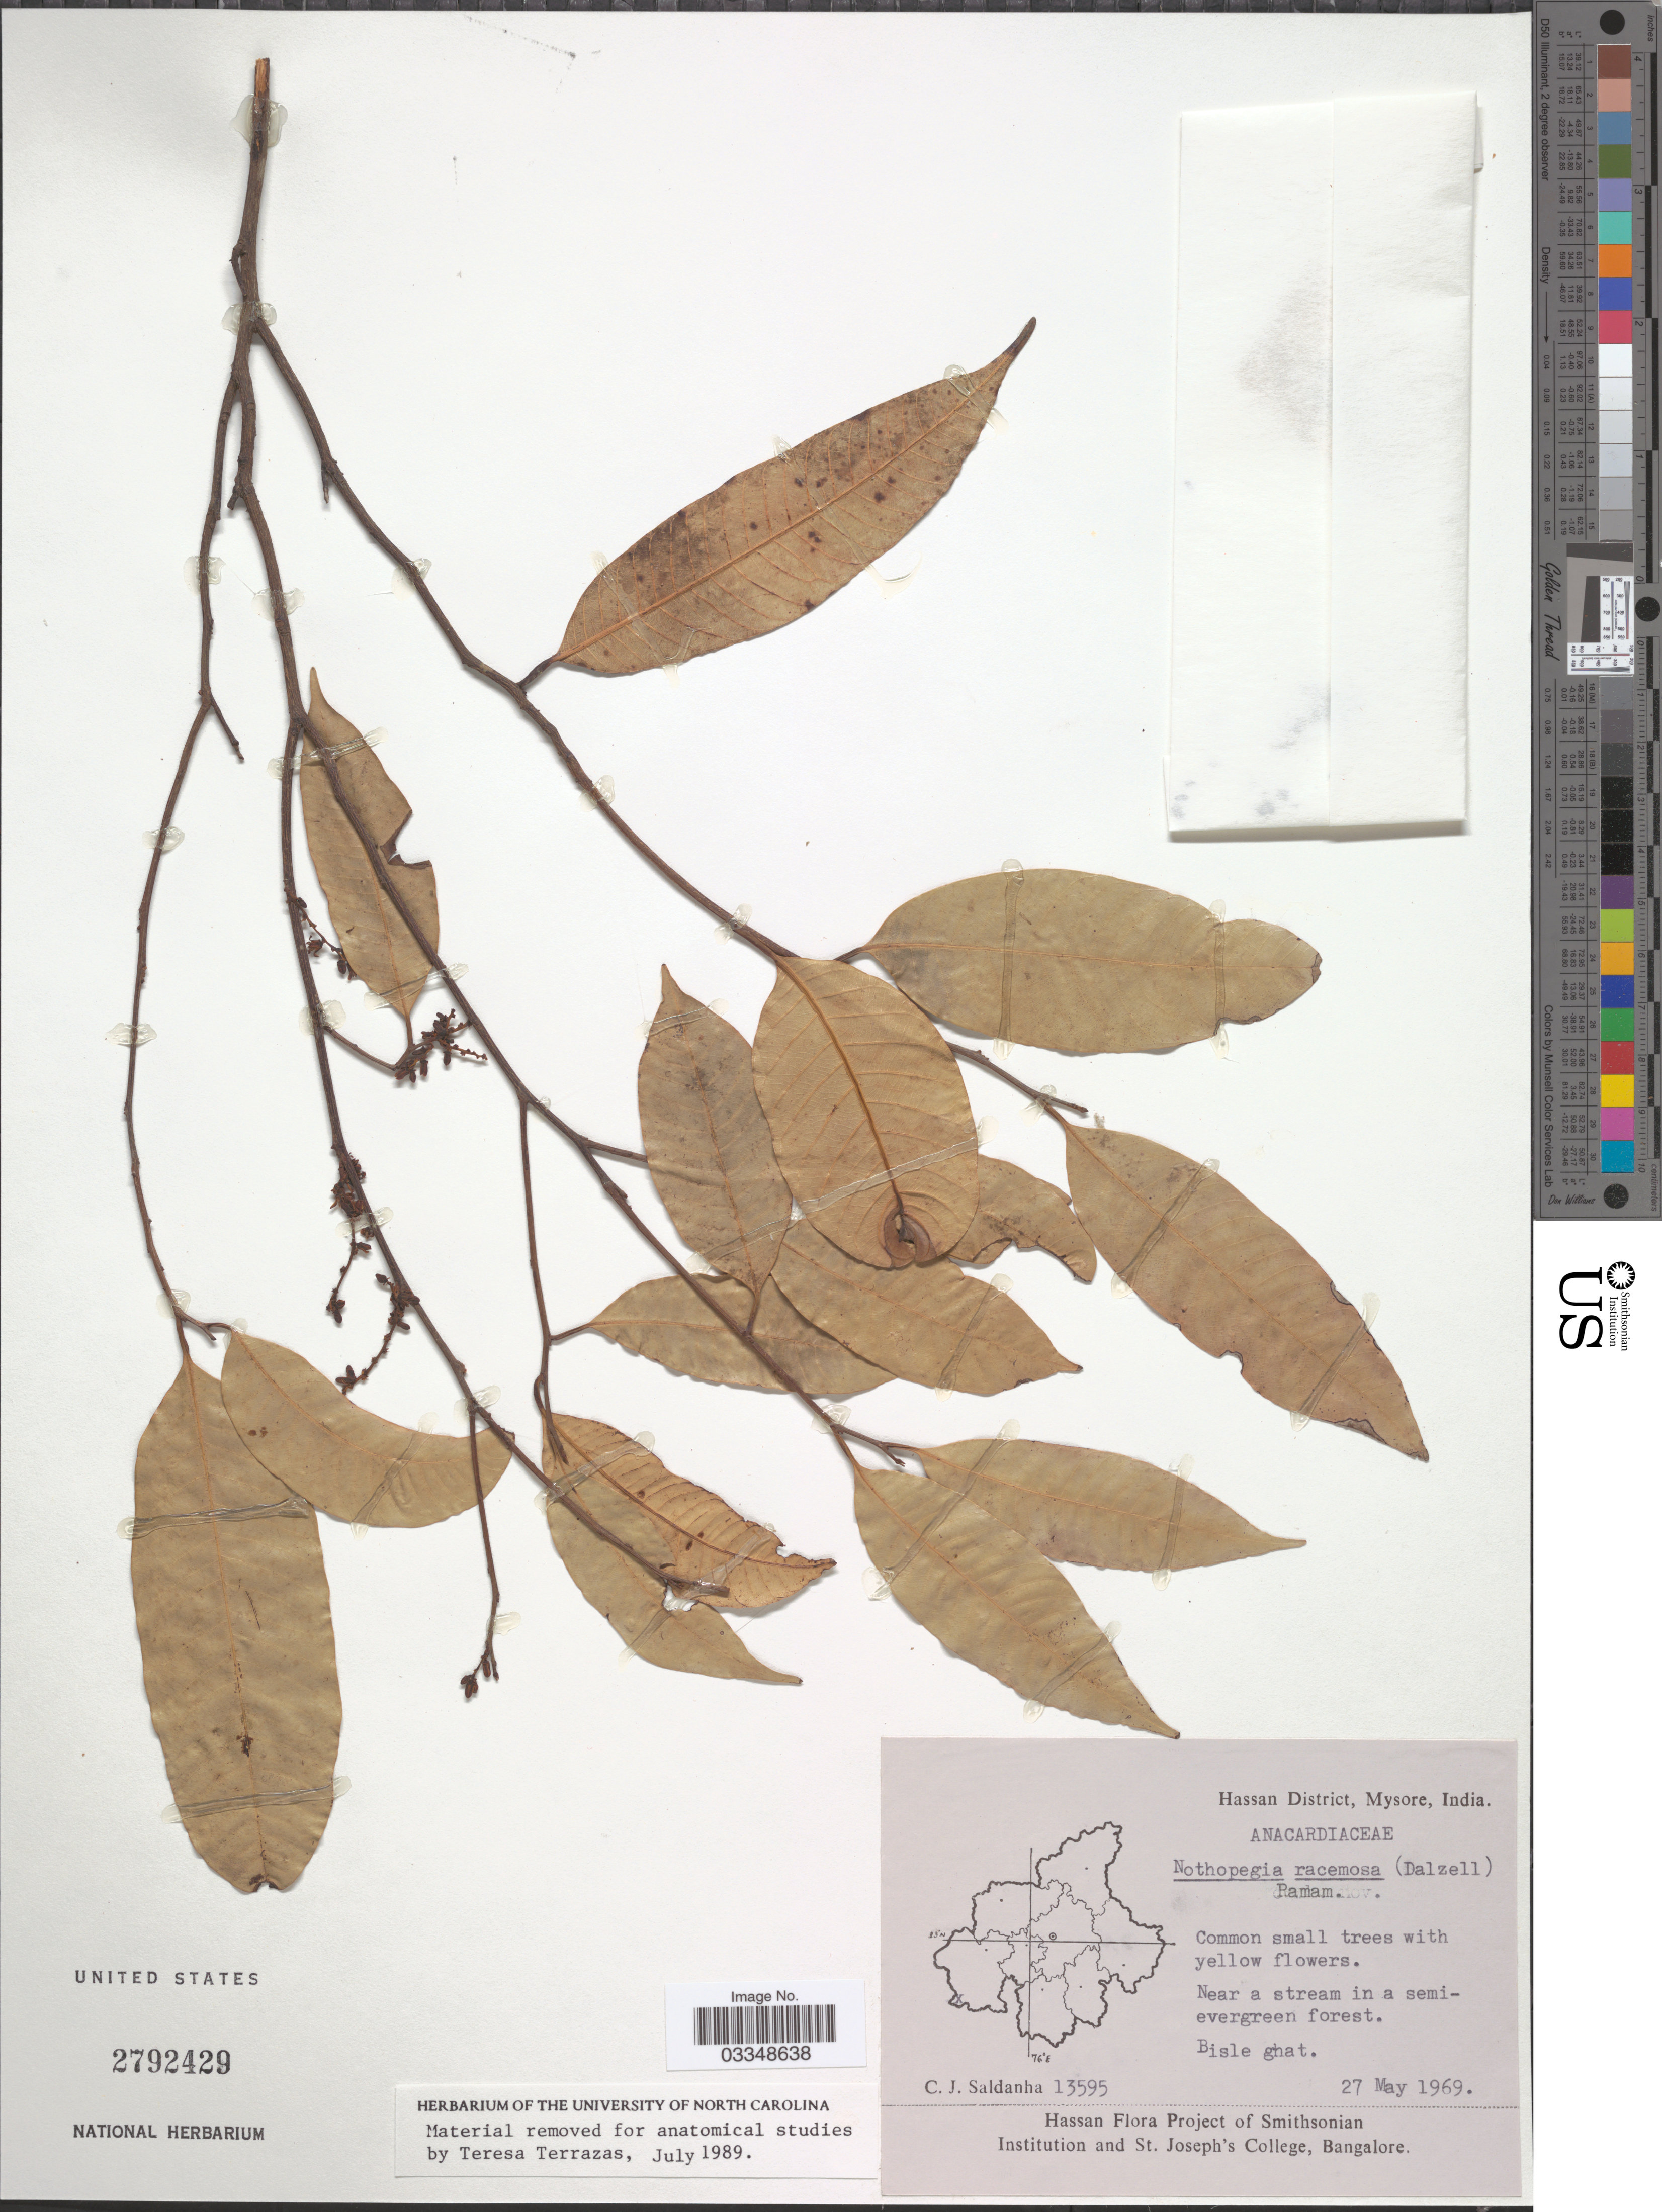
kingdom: Plantae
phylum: Tracheophyta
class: Magnoliopsida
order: Sapindales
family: Anacardiaceae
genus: Nothopegia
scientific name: Nothopegia racemosa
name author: (Dalzell) Ramamoorthy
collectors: C. J. Saldanha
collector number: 13595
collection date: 1969-05-27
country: India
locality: Hassan District, Mysore. Bisle ghat.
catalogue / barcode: US 2792429